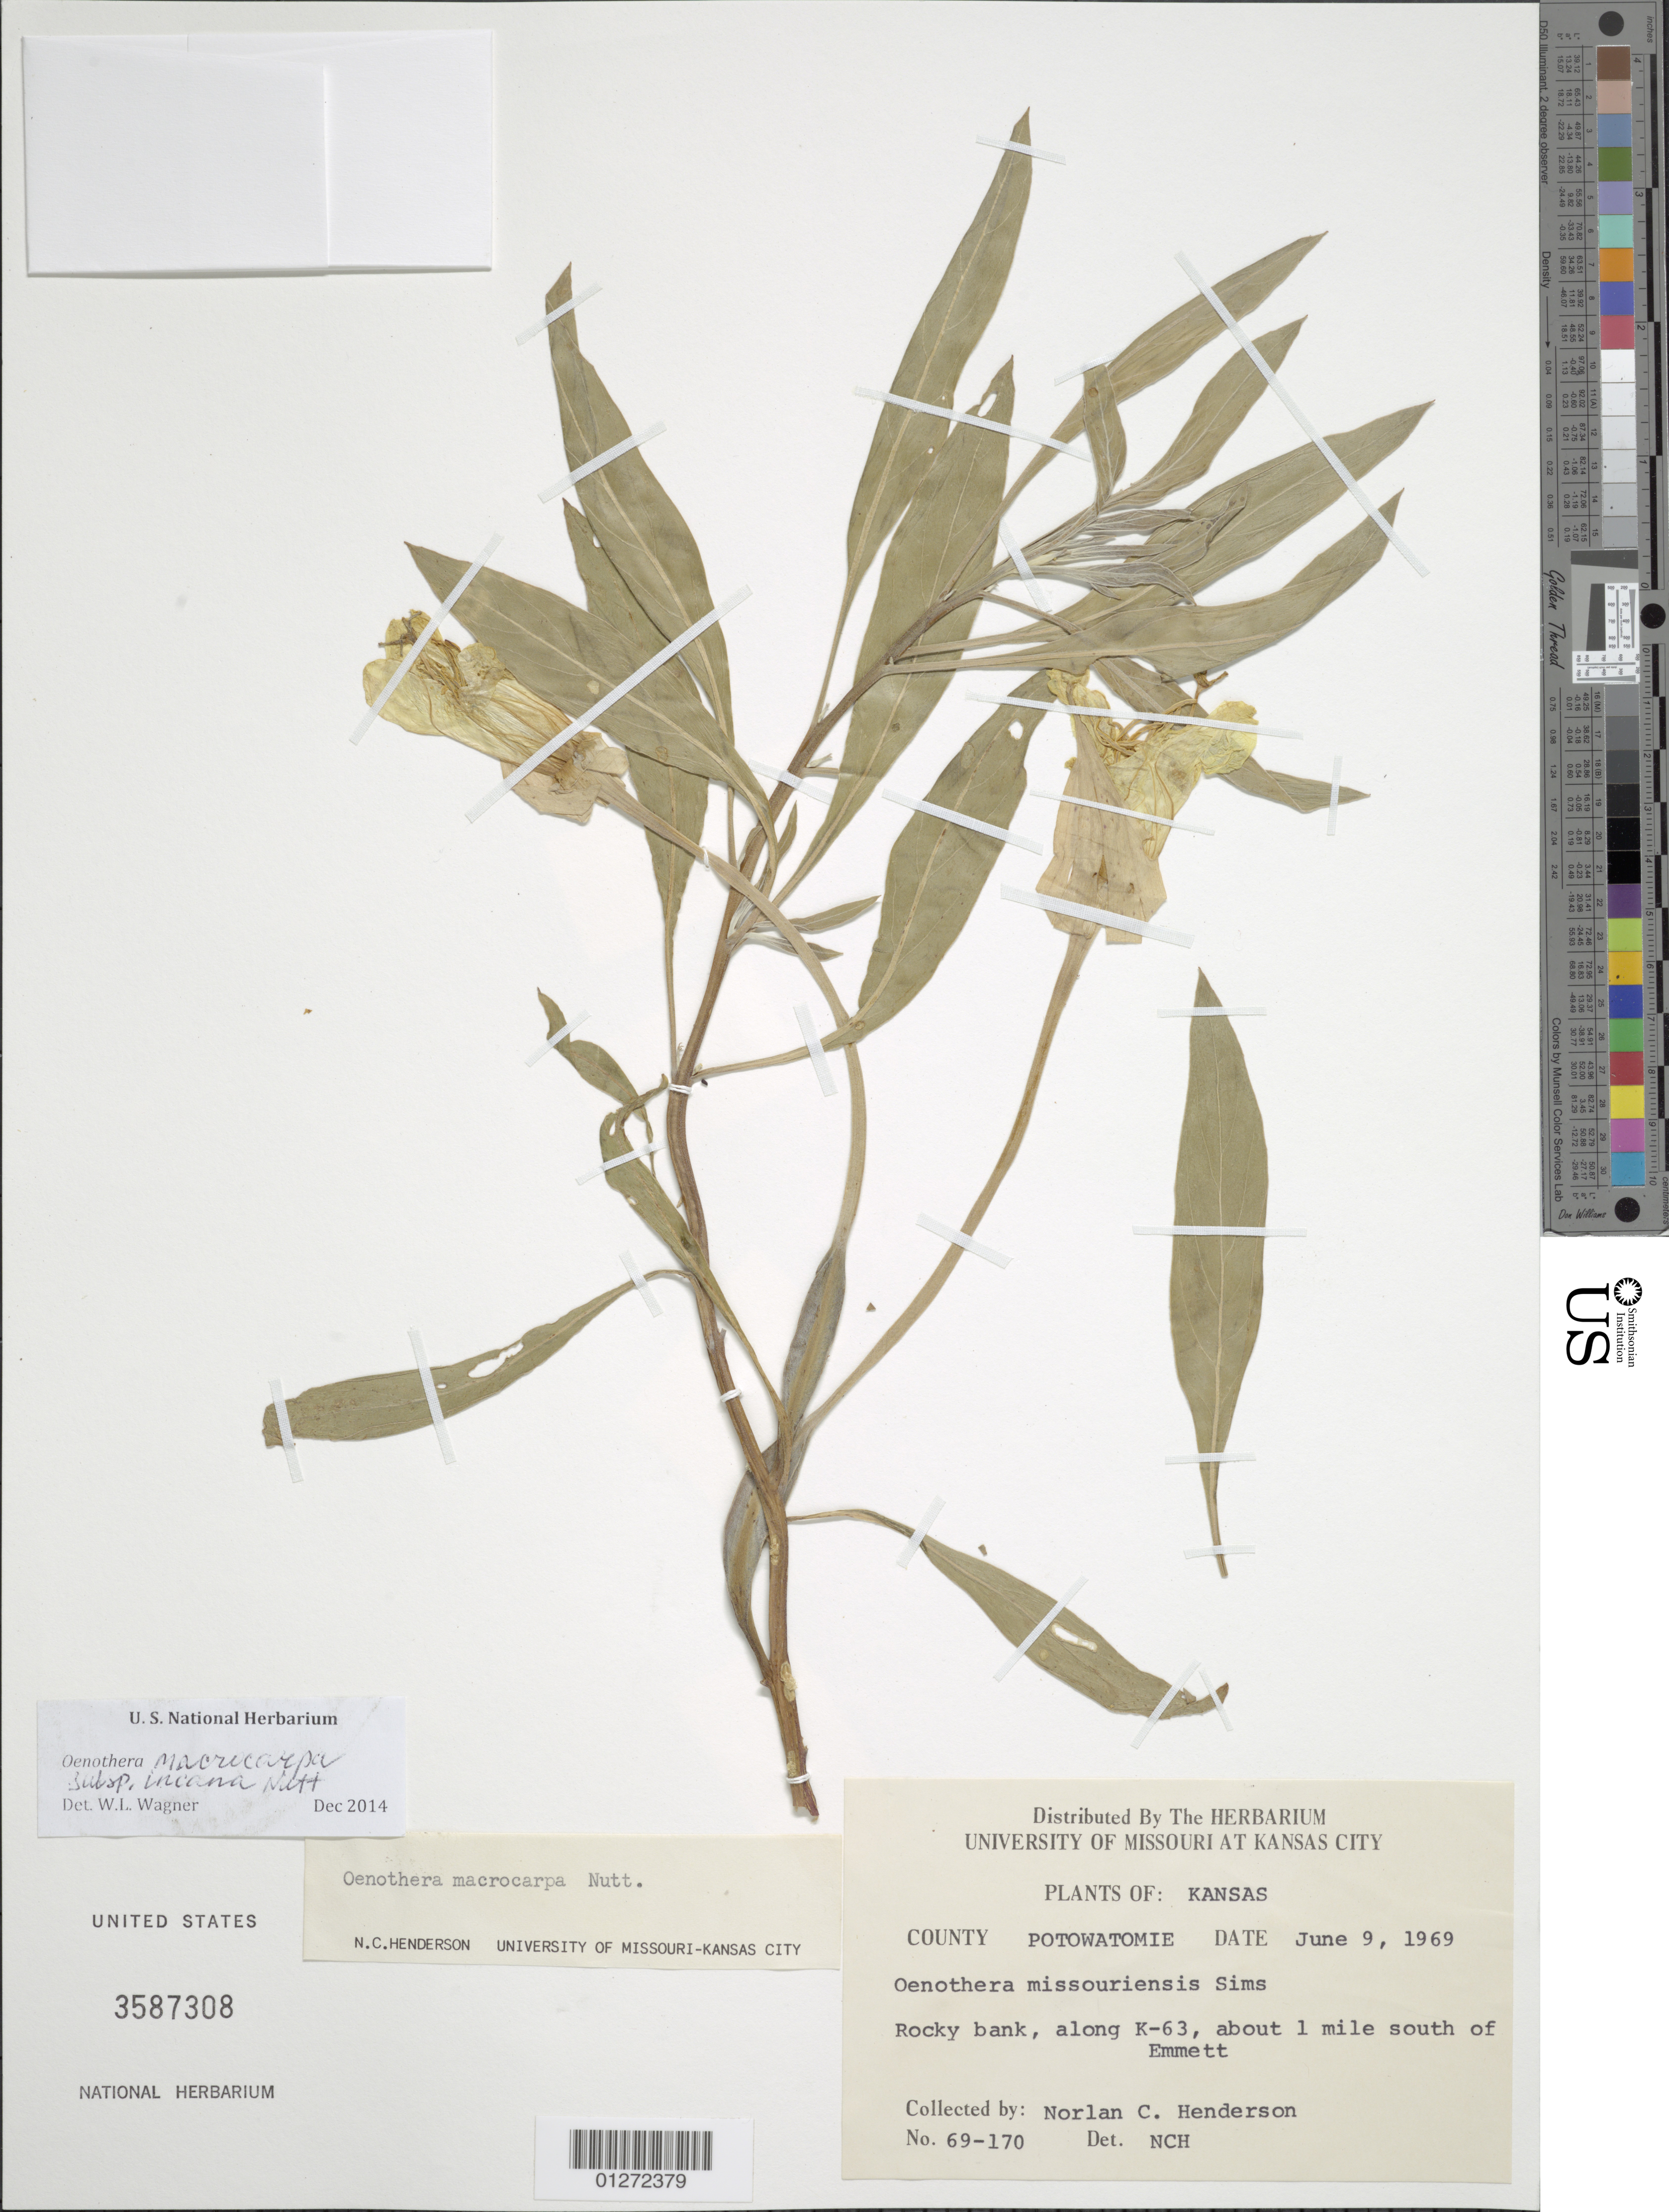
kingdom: Plantae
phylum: Tracheophyta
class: Magnoliopsida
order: Myrtales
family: Onagraceae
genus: Oenothera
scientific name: Oenothera macrocarpa subsp. incana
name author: (A. Gray) W.L. Wagner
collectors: N. C. Henderson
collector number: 69-170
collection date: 1969-06-09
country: United States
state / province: Kansas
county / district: Pottawatomie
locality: along K-63, 1 mi S of Emmett.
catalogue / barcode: US 3587308